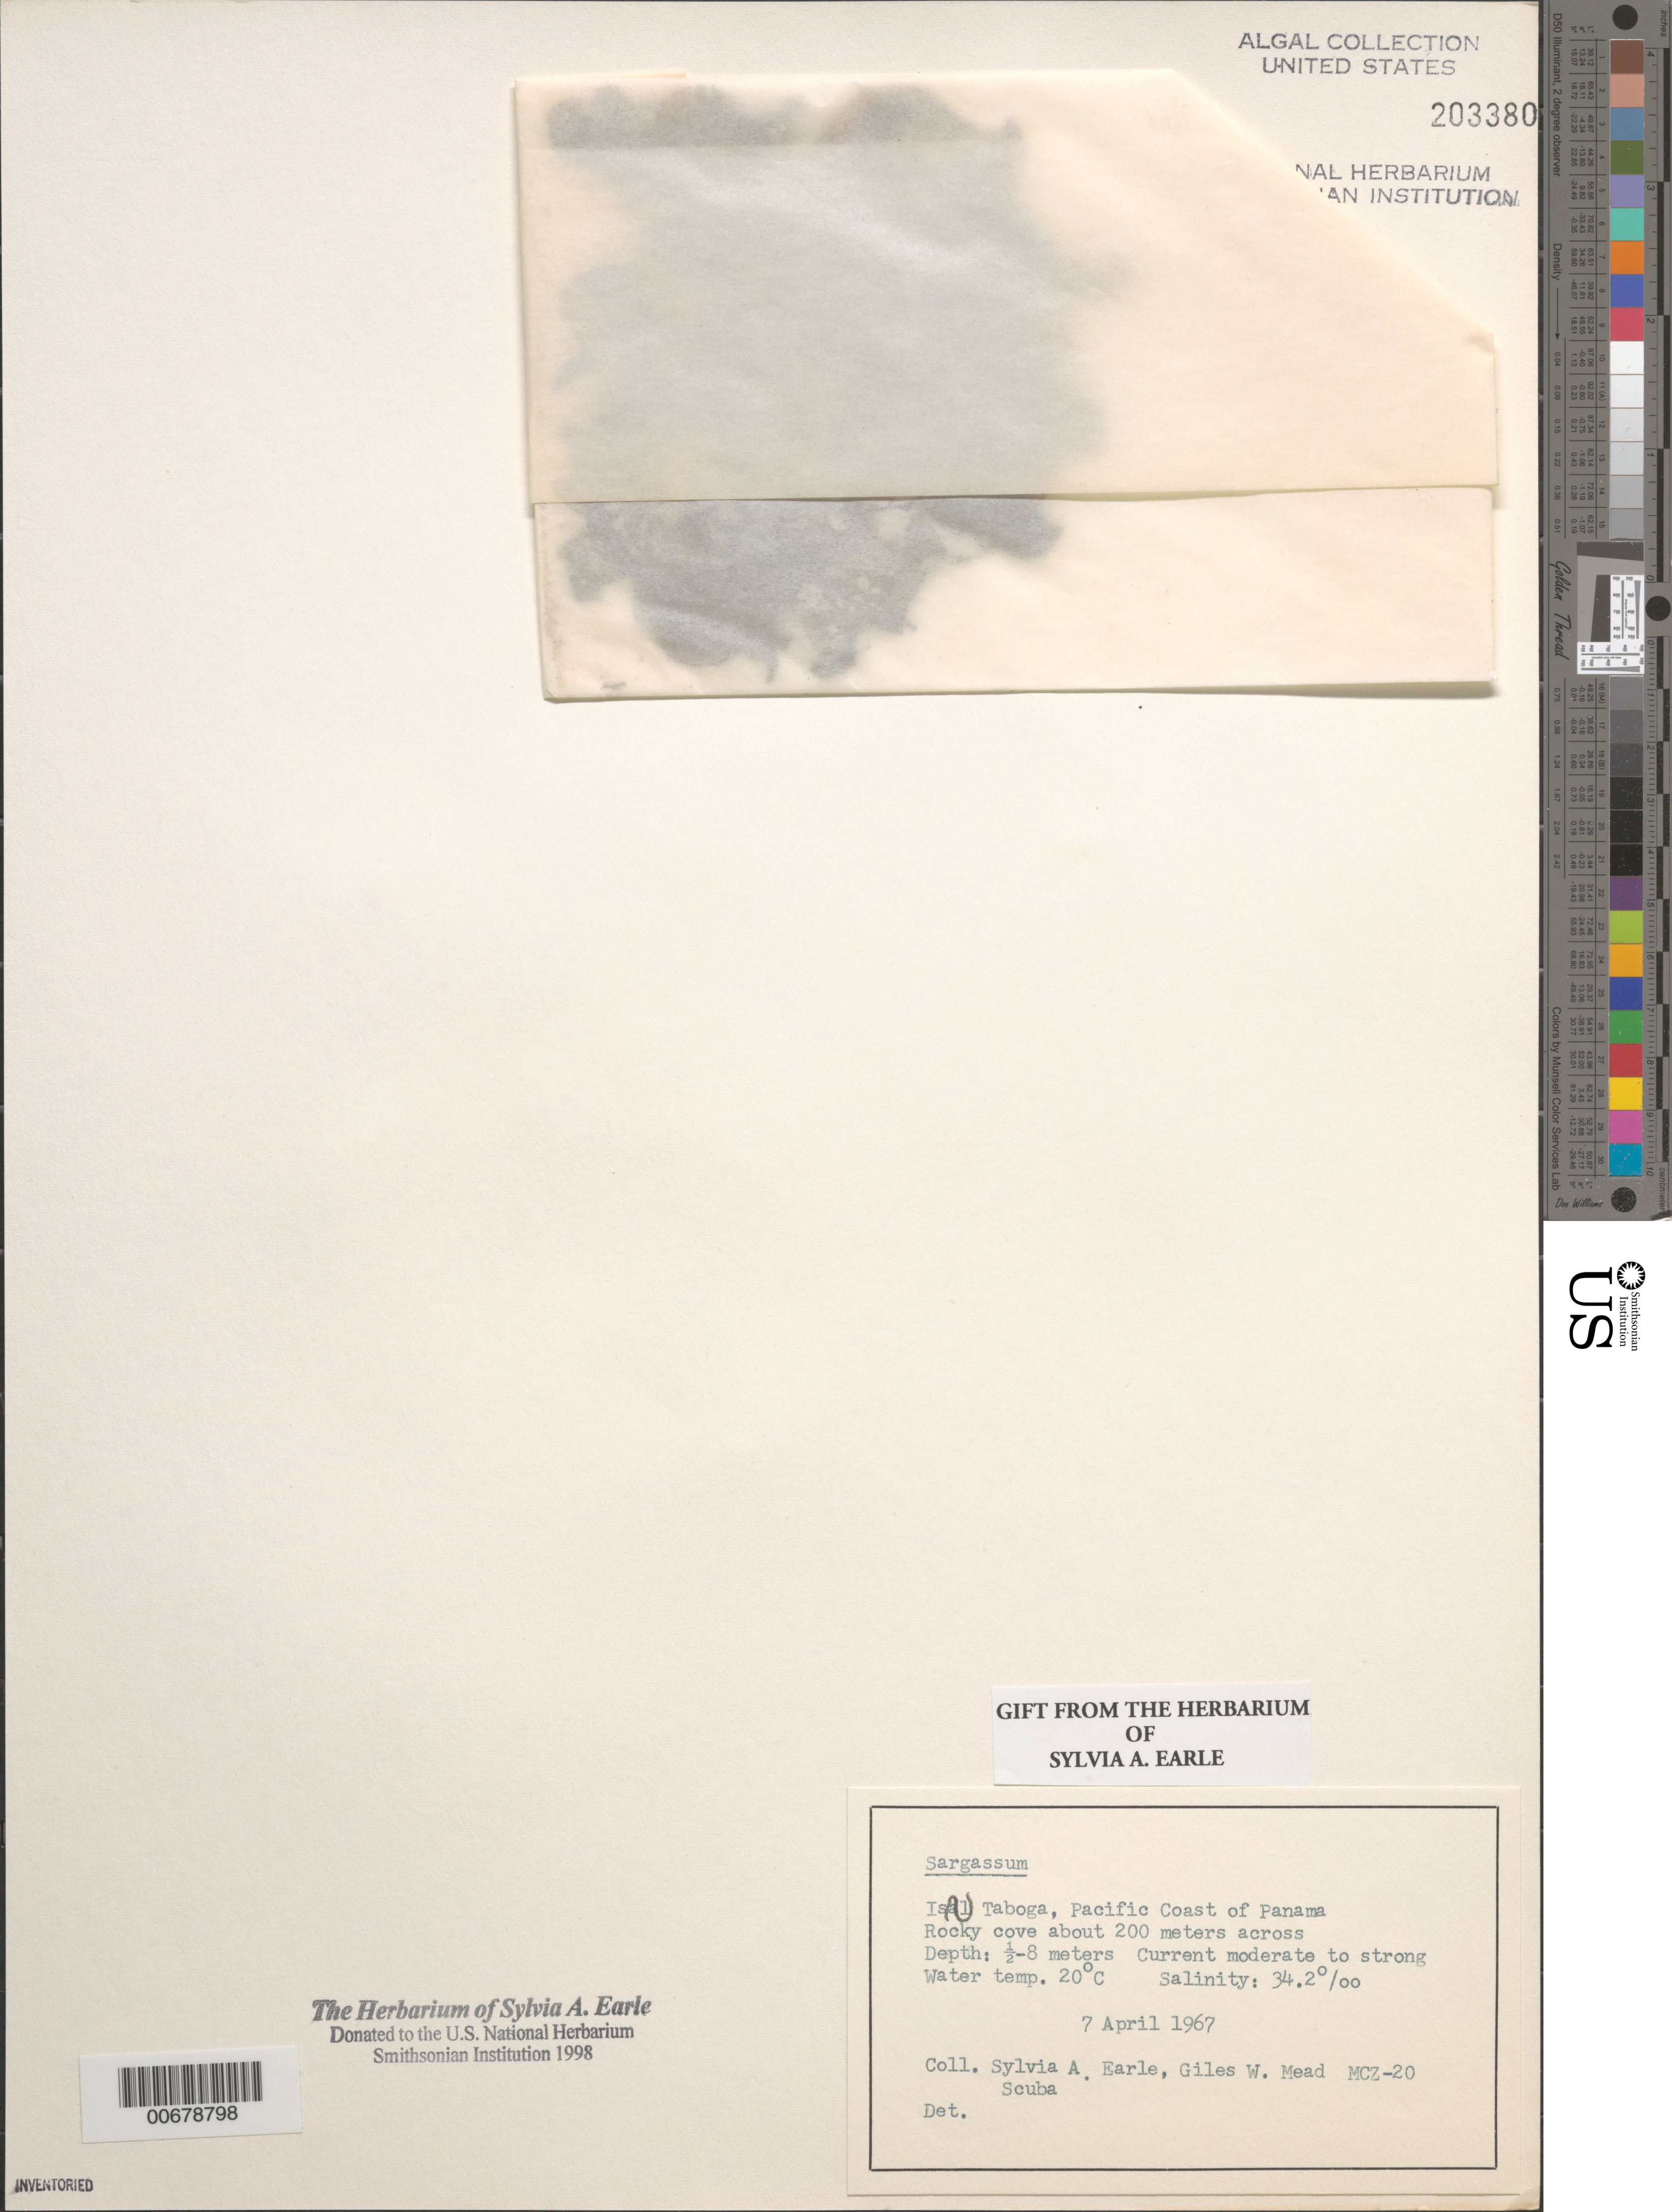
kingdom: Chromista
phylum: Ochrophyta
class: Phaeophyceae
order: Fucales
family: Sargassaceae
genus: Sargassum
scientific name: Sargassum sp.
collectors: S. A. Earle & G. W. Mead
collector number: MCZ-20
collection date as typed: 07 Apr 1967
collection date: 1967-04-07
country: Panama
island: Taboga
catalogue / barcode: US 203380